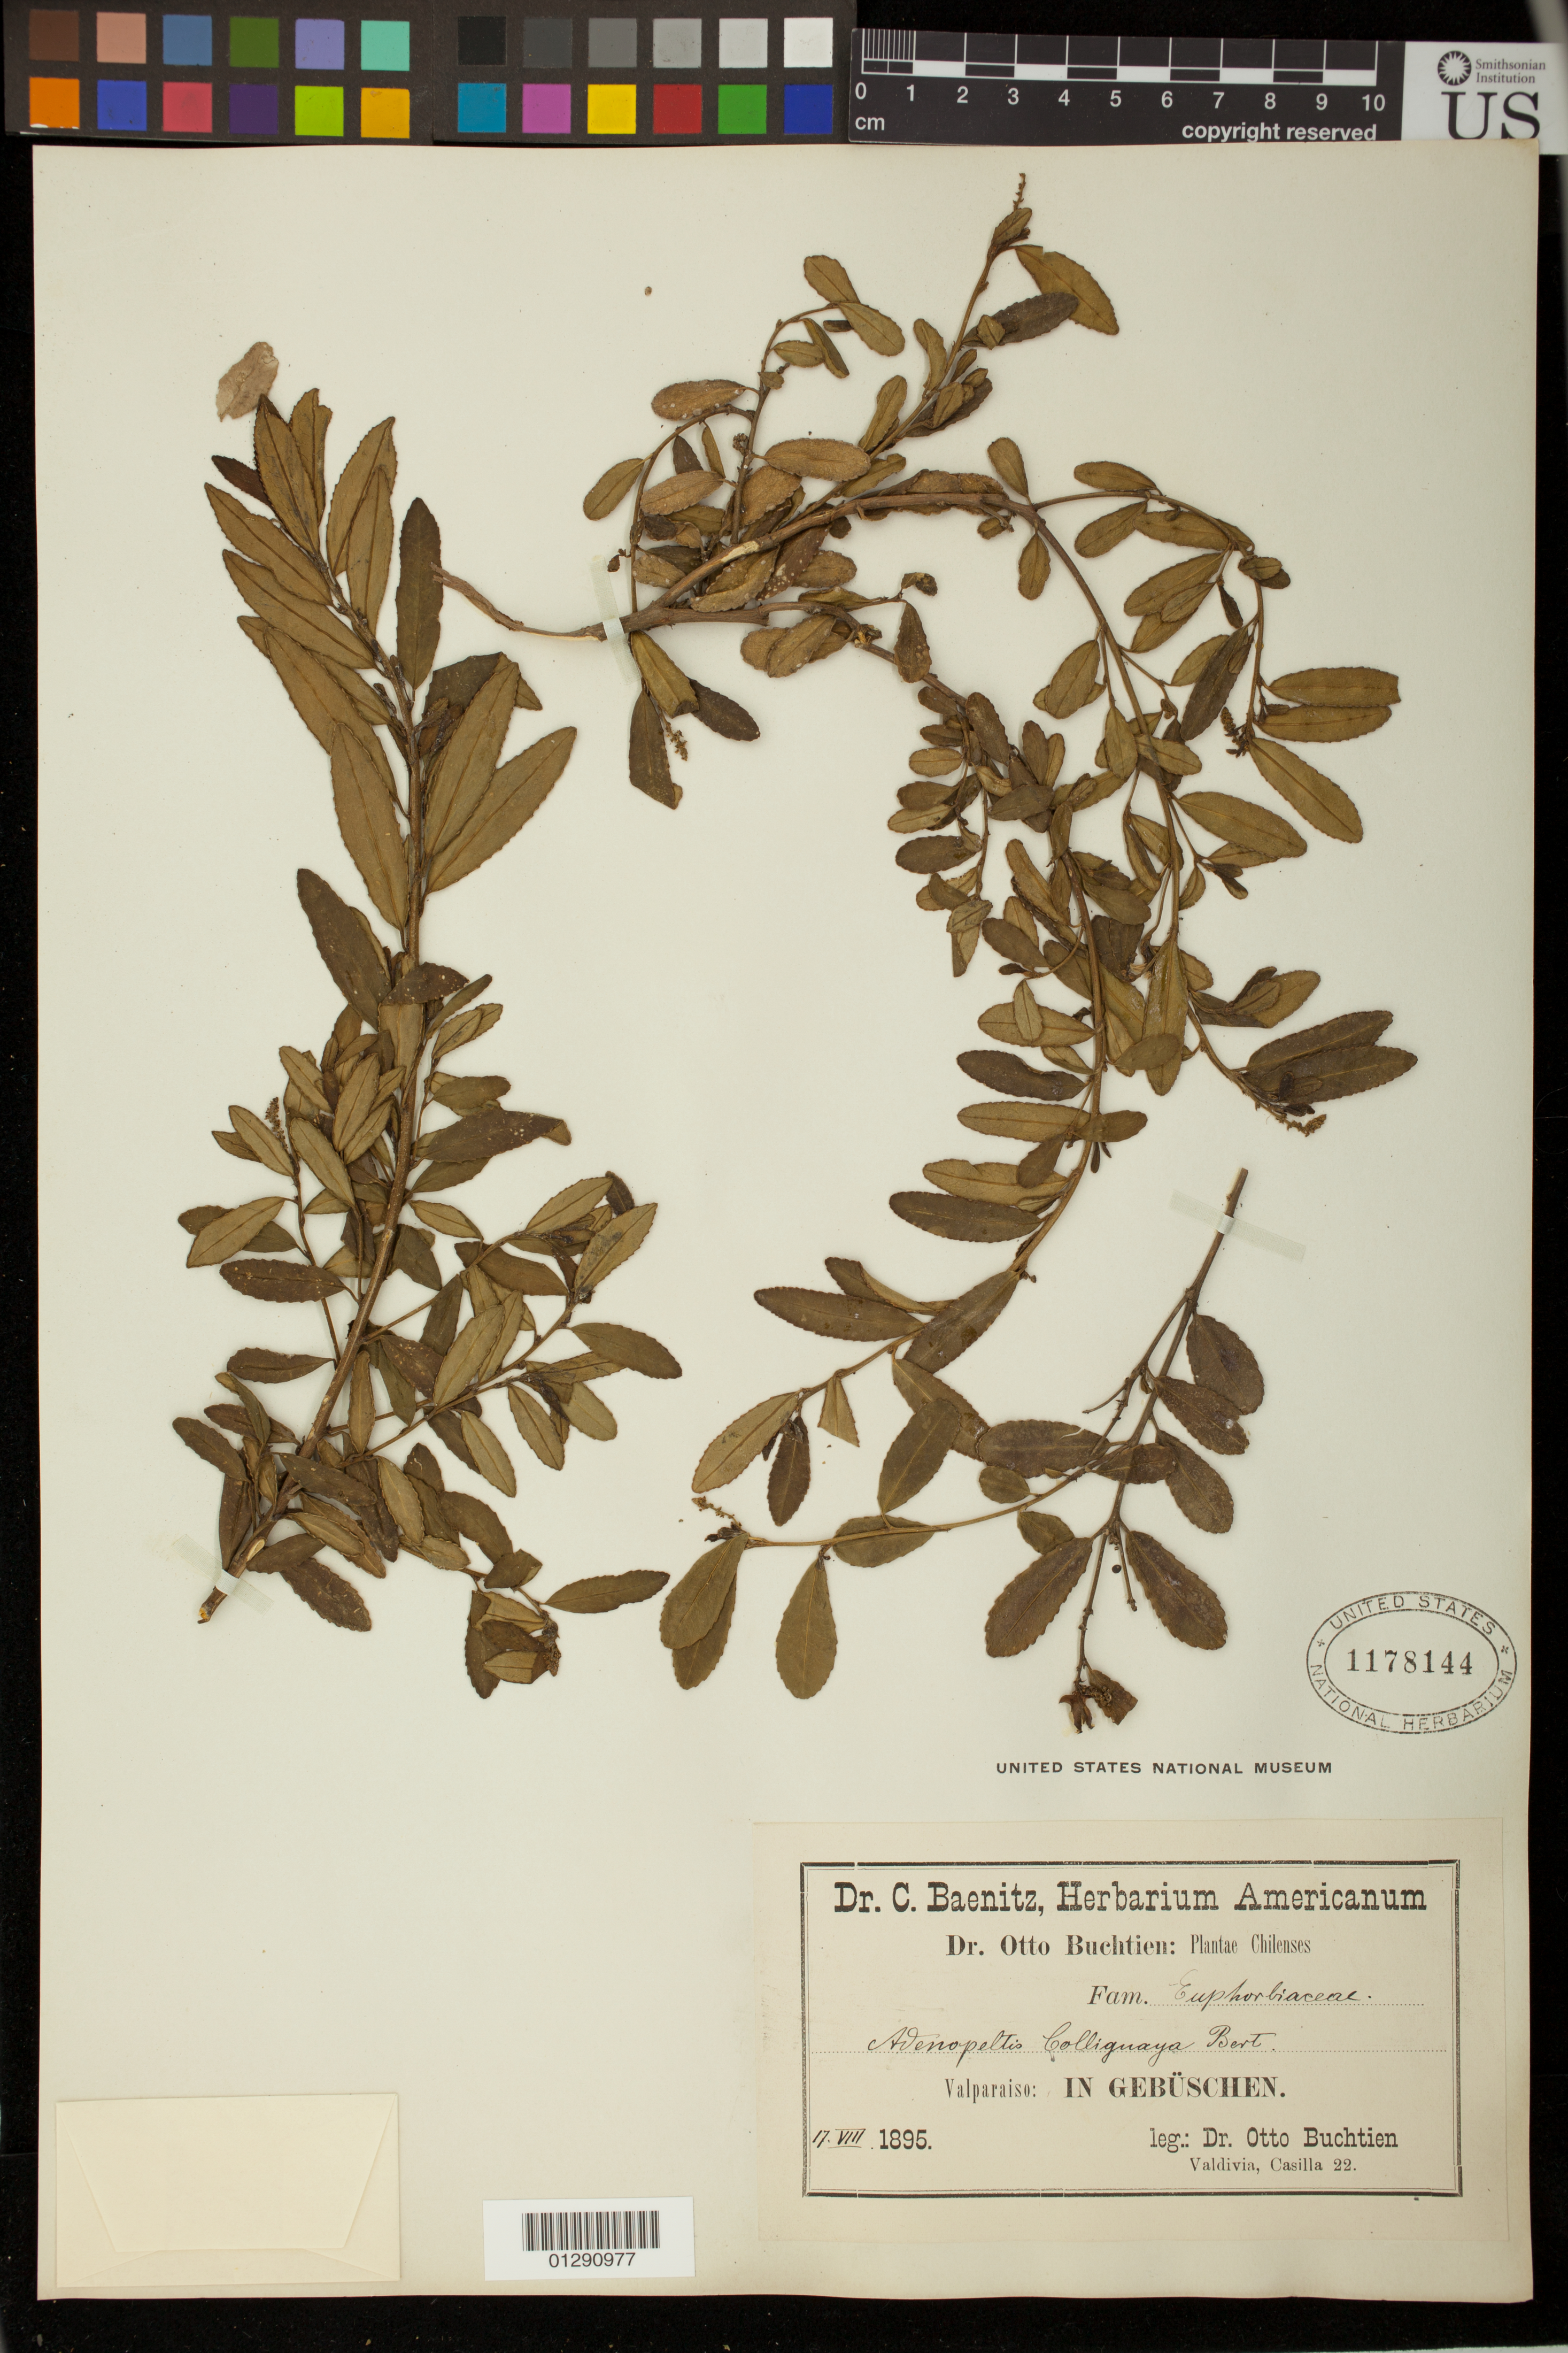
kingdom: Plantae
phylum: Tracheophyta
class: Magnoliopsida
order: Malpighiales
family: Euphorbiaceae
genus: Adenopeltis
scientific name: Adenopeltis colliguaya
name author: Bertero ex A. Juss.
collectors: O. Buchtien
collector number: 22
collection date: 1895-08-17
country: Chile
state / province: Valparaíso (V)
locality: In Gebuschen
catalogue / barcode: US 1178144